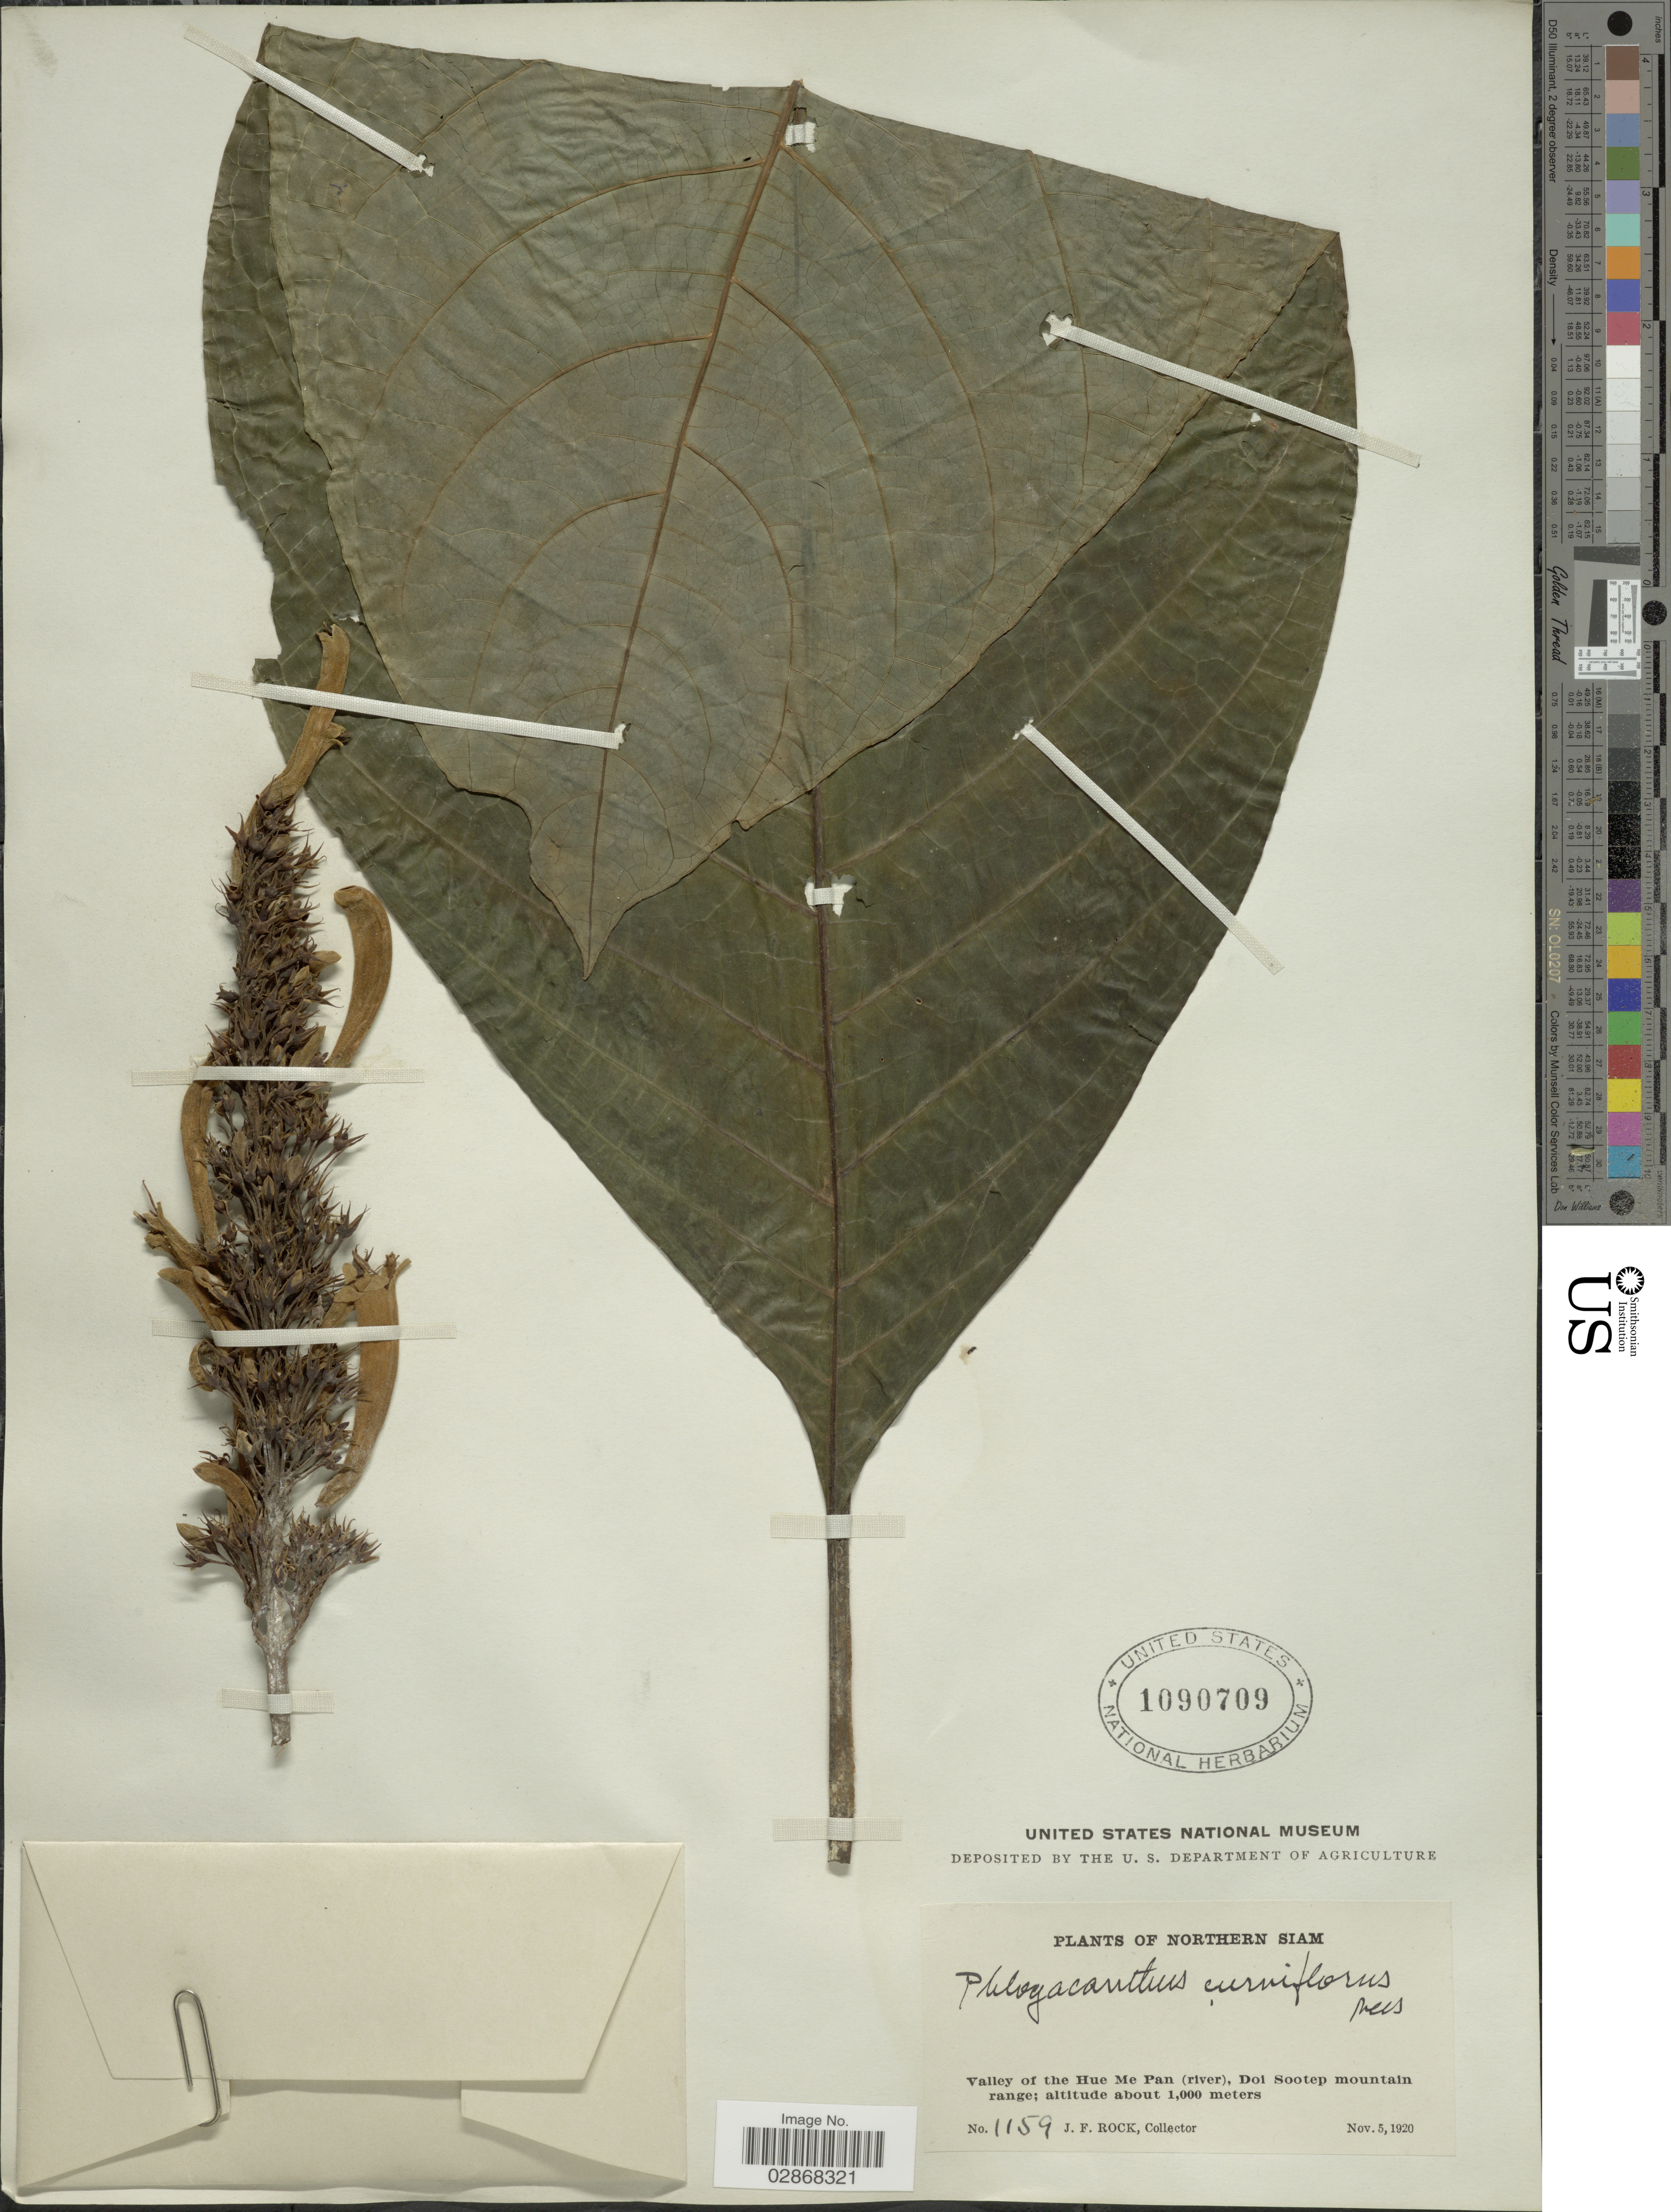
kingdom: Plantae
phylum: Tracheophyta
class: Magnoliopsida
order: Lamiales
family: Acanthaceae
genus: Phlogacanthus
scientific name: Phlogacanthus curviflorus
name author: Nees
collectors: J. Rock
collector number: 1159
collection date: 1920-11-05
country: Thailand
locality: Northern Siam, Valley of the Hue Me Pan (river), Doi Sootep mountain range.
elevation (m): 1000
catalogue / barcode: US 1090709